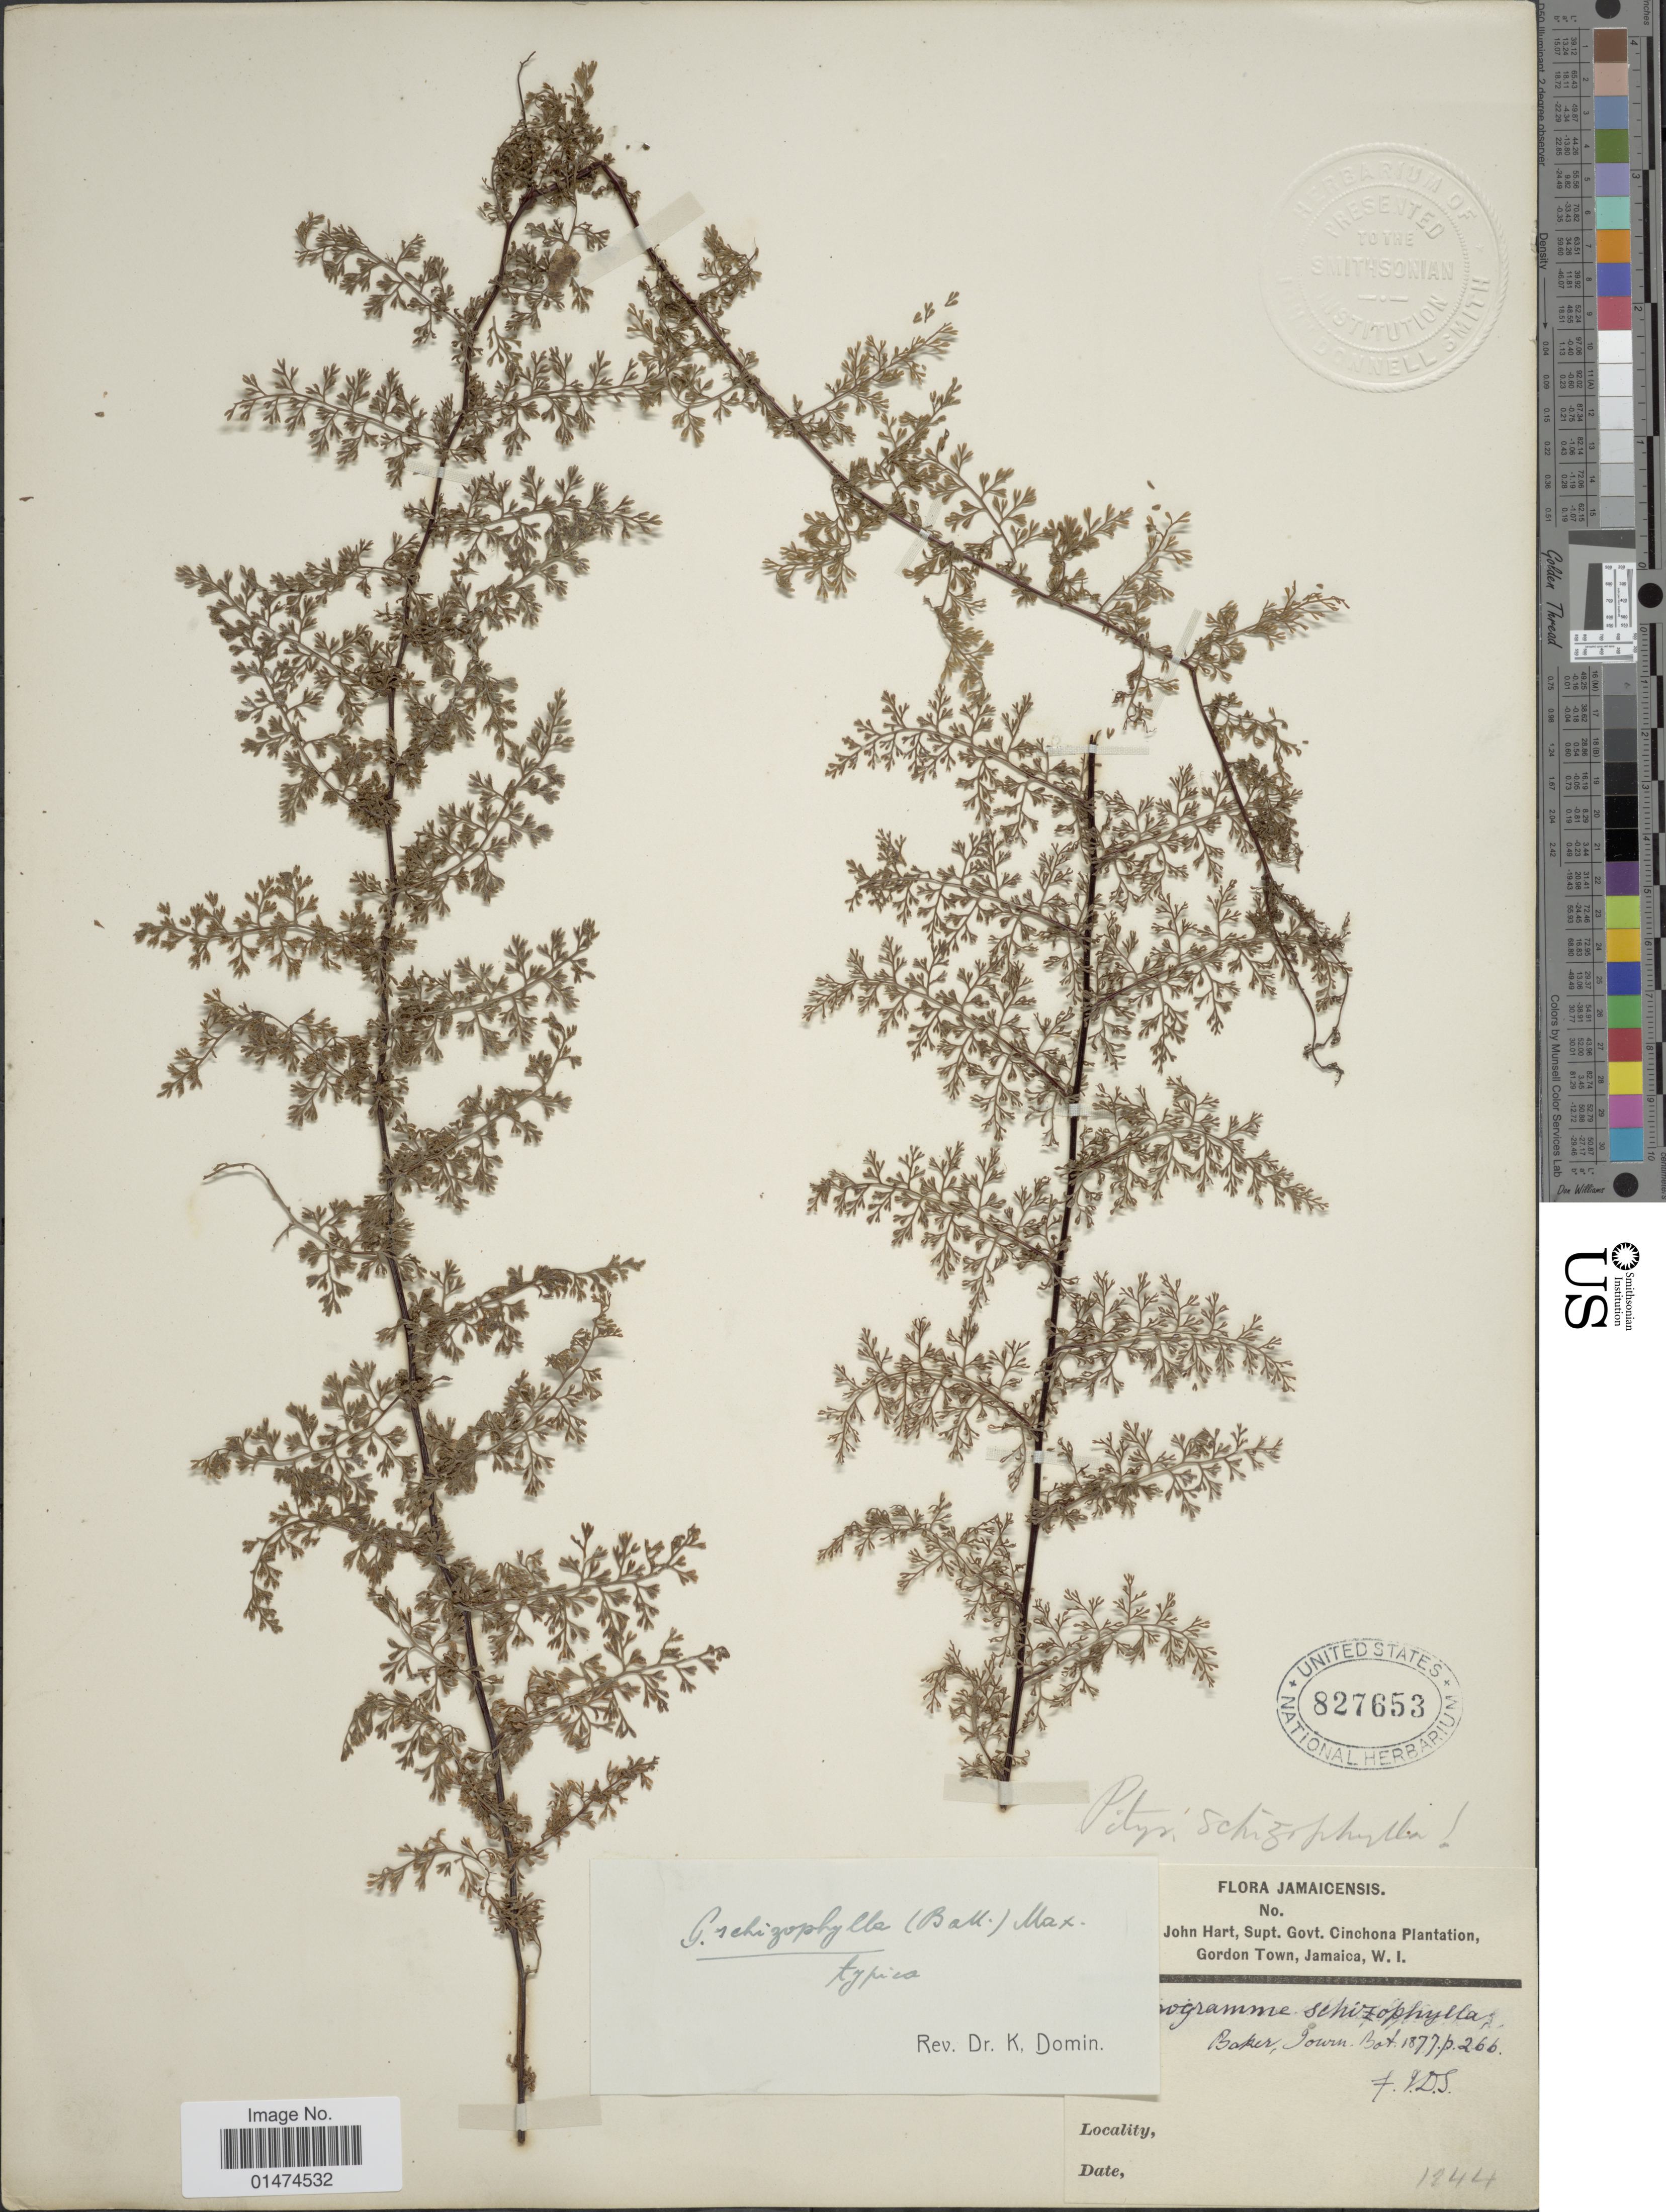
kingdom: Plantae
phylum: Tracheophyta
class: Polypodiopsida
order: Polypodiales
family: Pteridaceae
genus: Pityrogramma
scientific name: Pityrogramma schizophylla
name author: (Baker) Maxon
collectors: J. H. Hart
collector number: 1244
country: Jamaica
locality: Gorden Town, Jamaica, W. I.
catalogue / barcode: US 827653